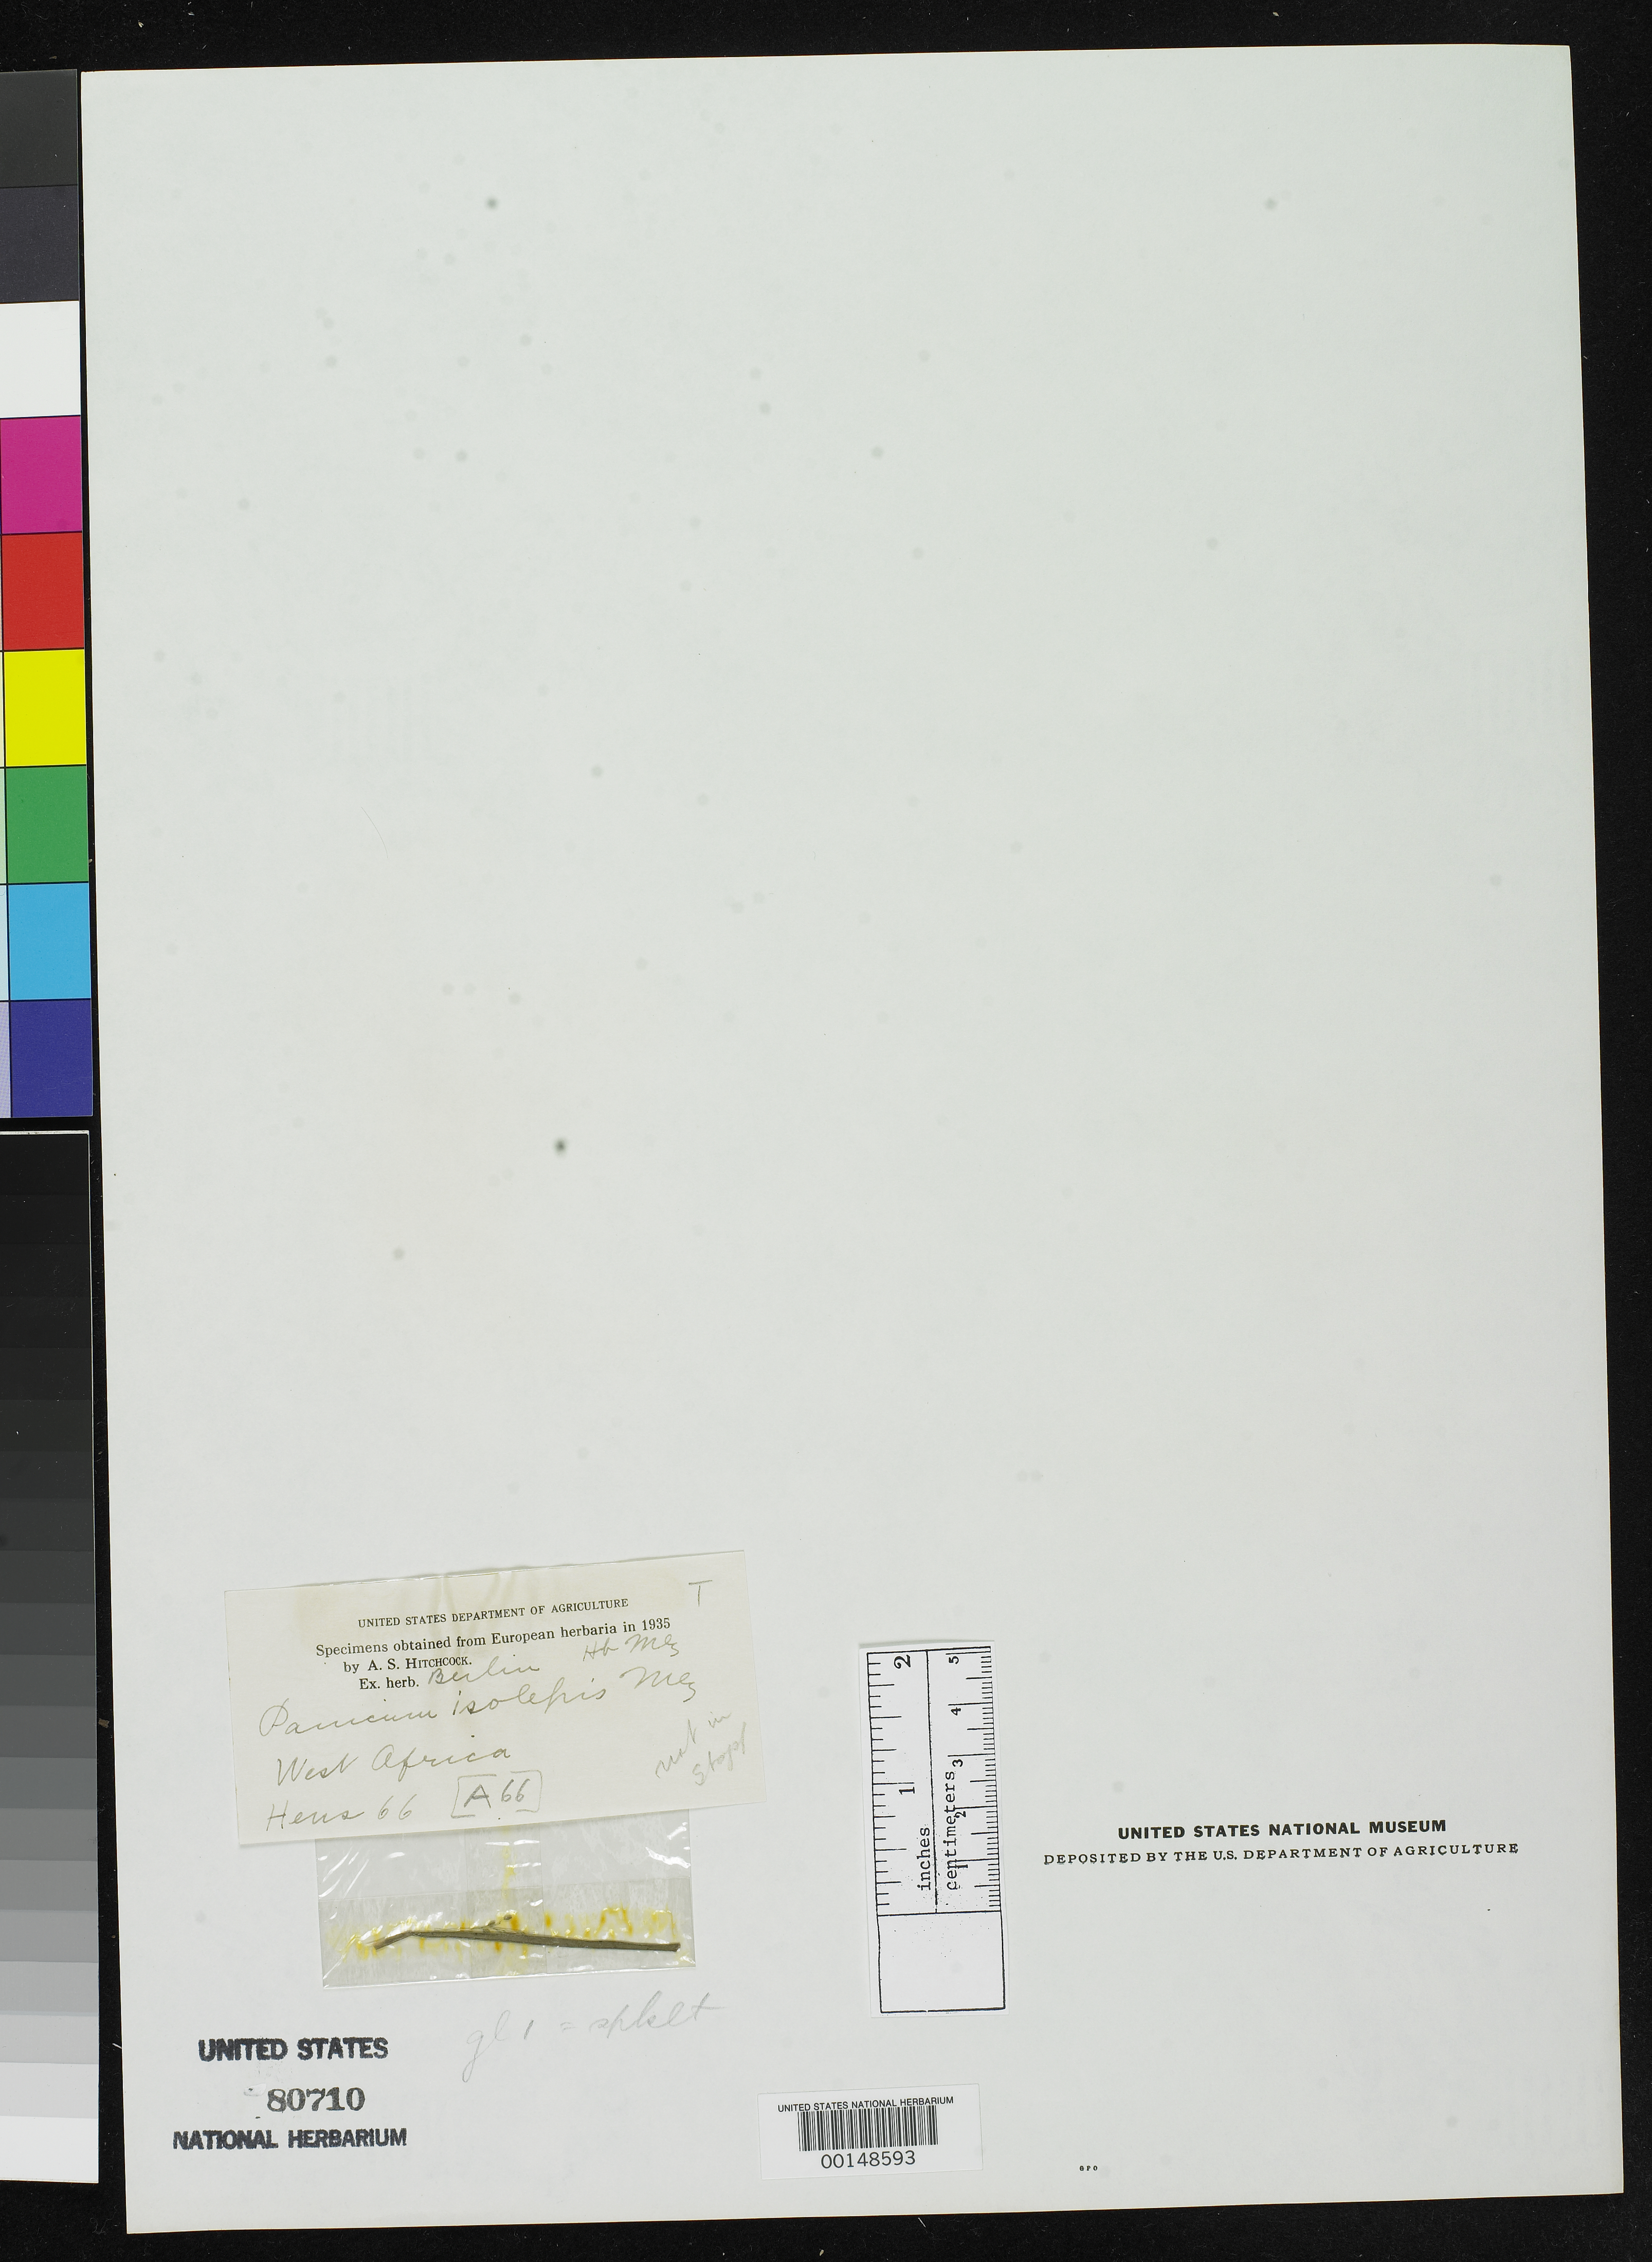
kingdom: Plantae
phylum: Tracheophyta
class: Liliopsida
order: Poales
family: Poaceae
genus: Panicum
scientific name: Panicum isolepis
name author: Mez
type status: Type Fragment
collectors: F. Hens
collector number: A 66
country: Congo, Democratic Republic of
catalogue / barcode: US 80710